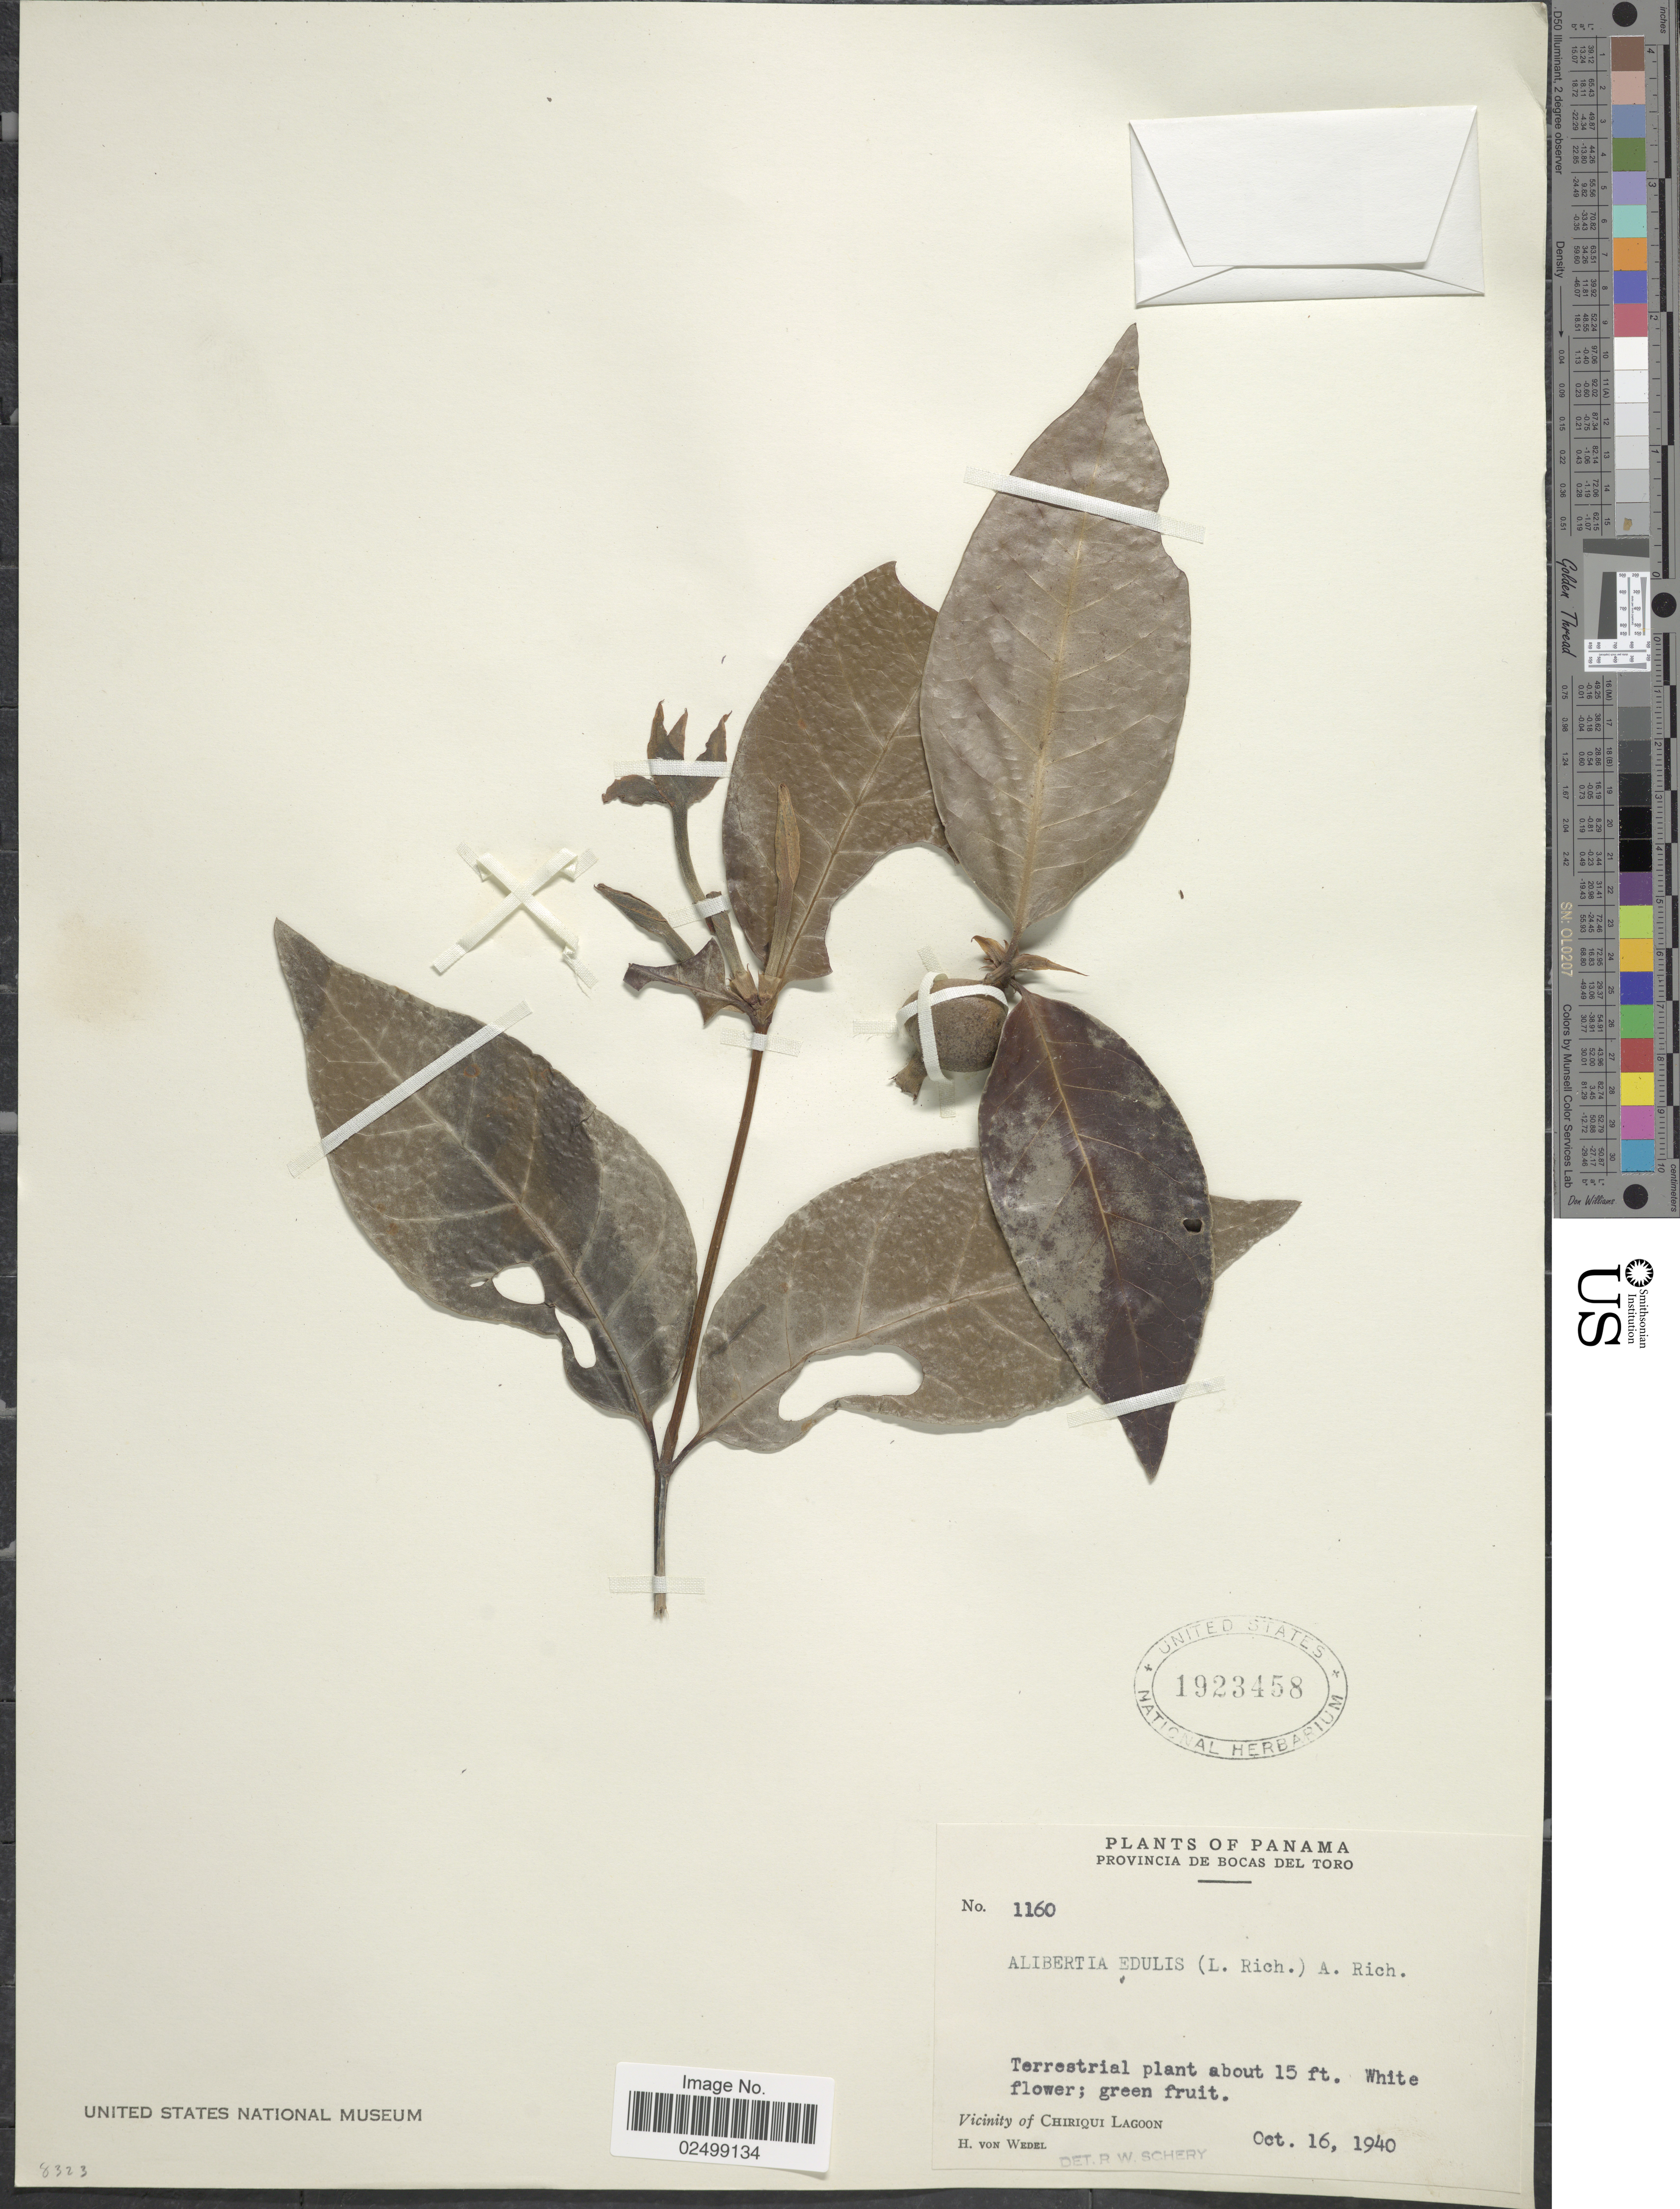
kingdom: Plantae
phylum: Tracheophyta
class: Magnoliopsida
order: Gentianales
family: Rubiaceae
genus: Alibertia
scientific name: Alibertia edulis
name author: (Rich.) A. Rich. ex DC.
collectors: H. von Wedel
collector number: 1160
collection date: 1940-10-16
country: Panama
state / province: Bocas del Toro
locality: Provincia de Bocas del Toro. Vicinity of Chiriqui Lagoon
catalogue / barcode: US 1923458